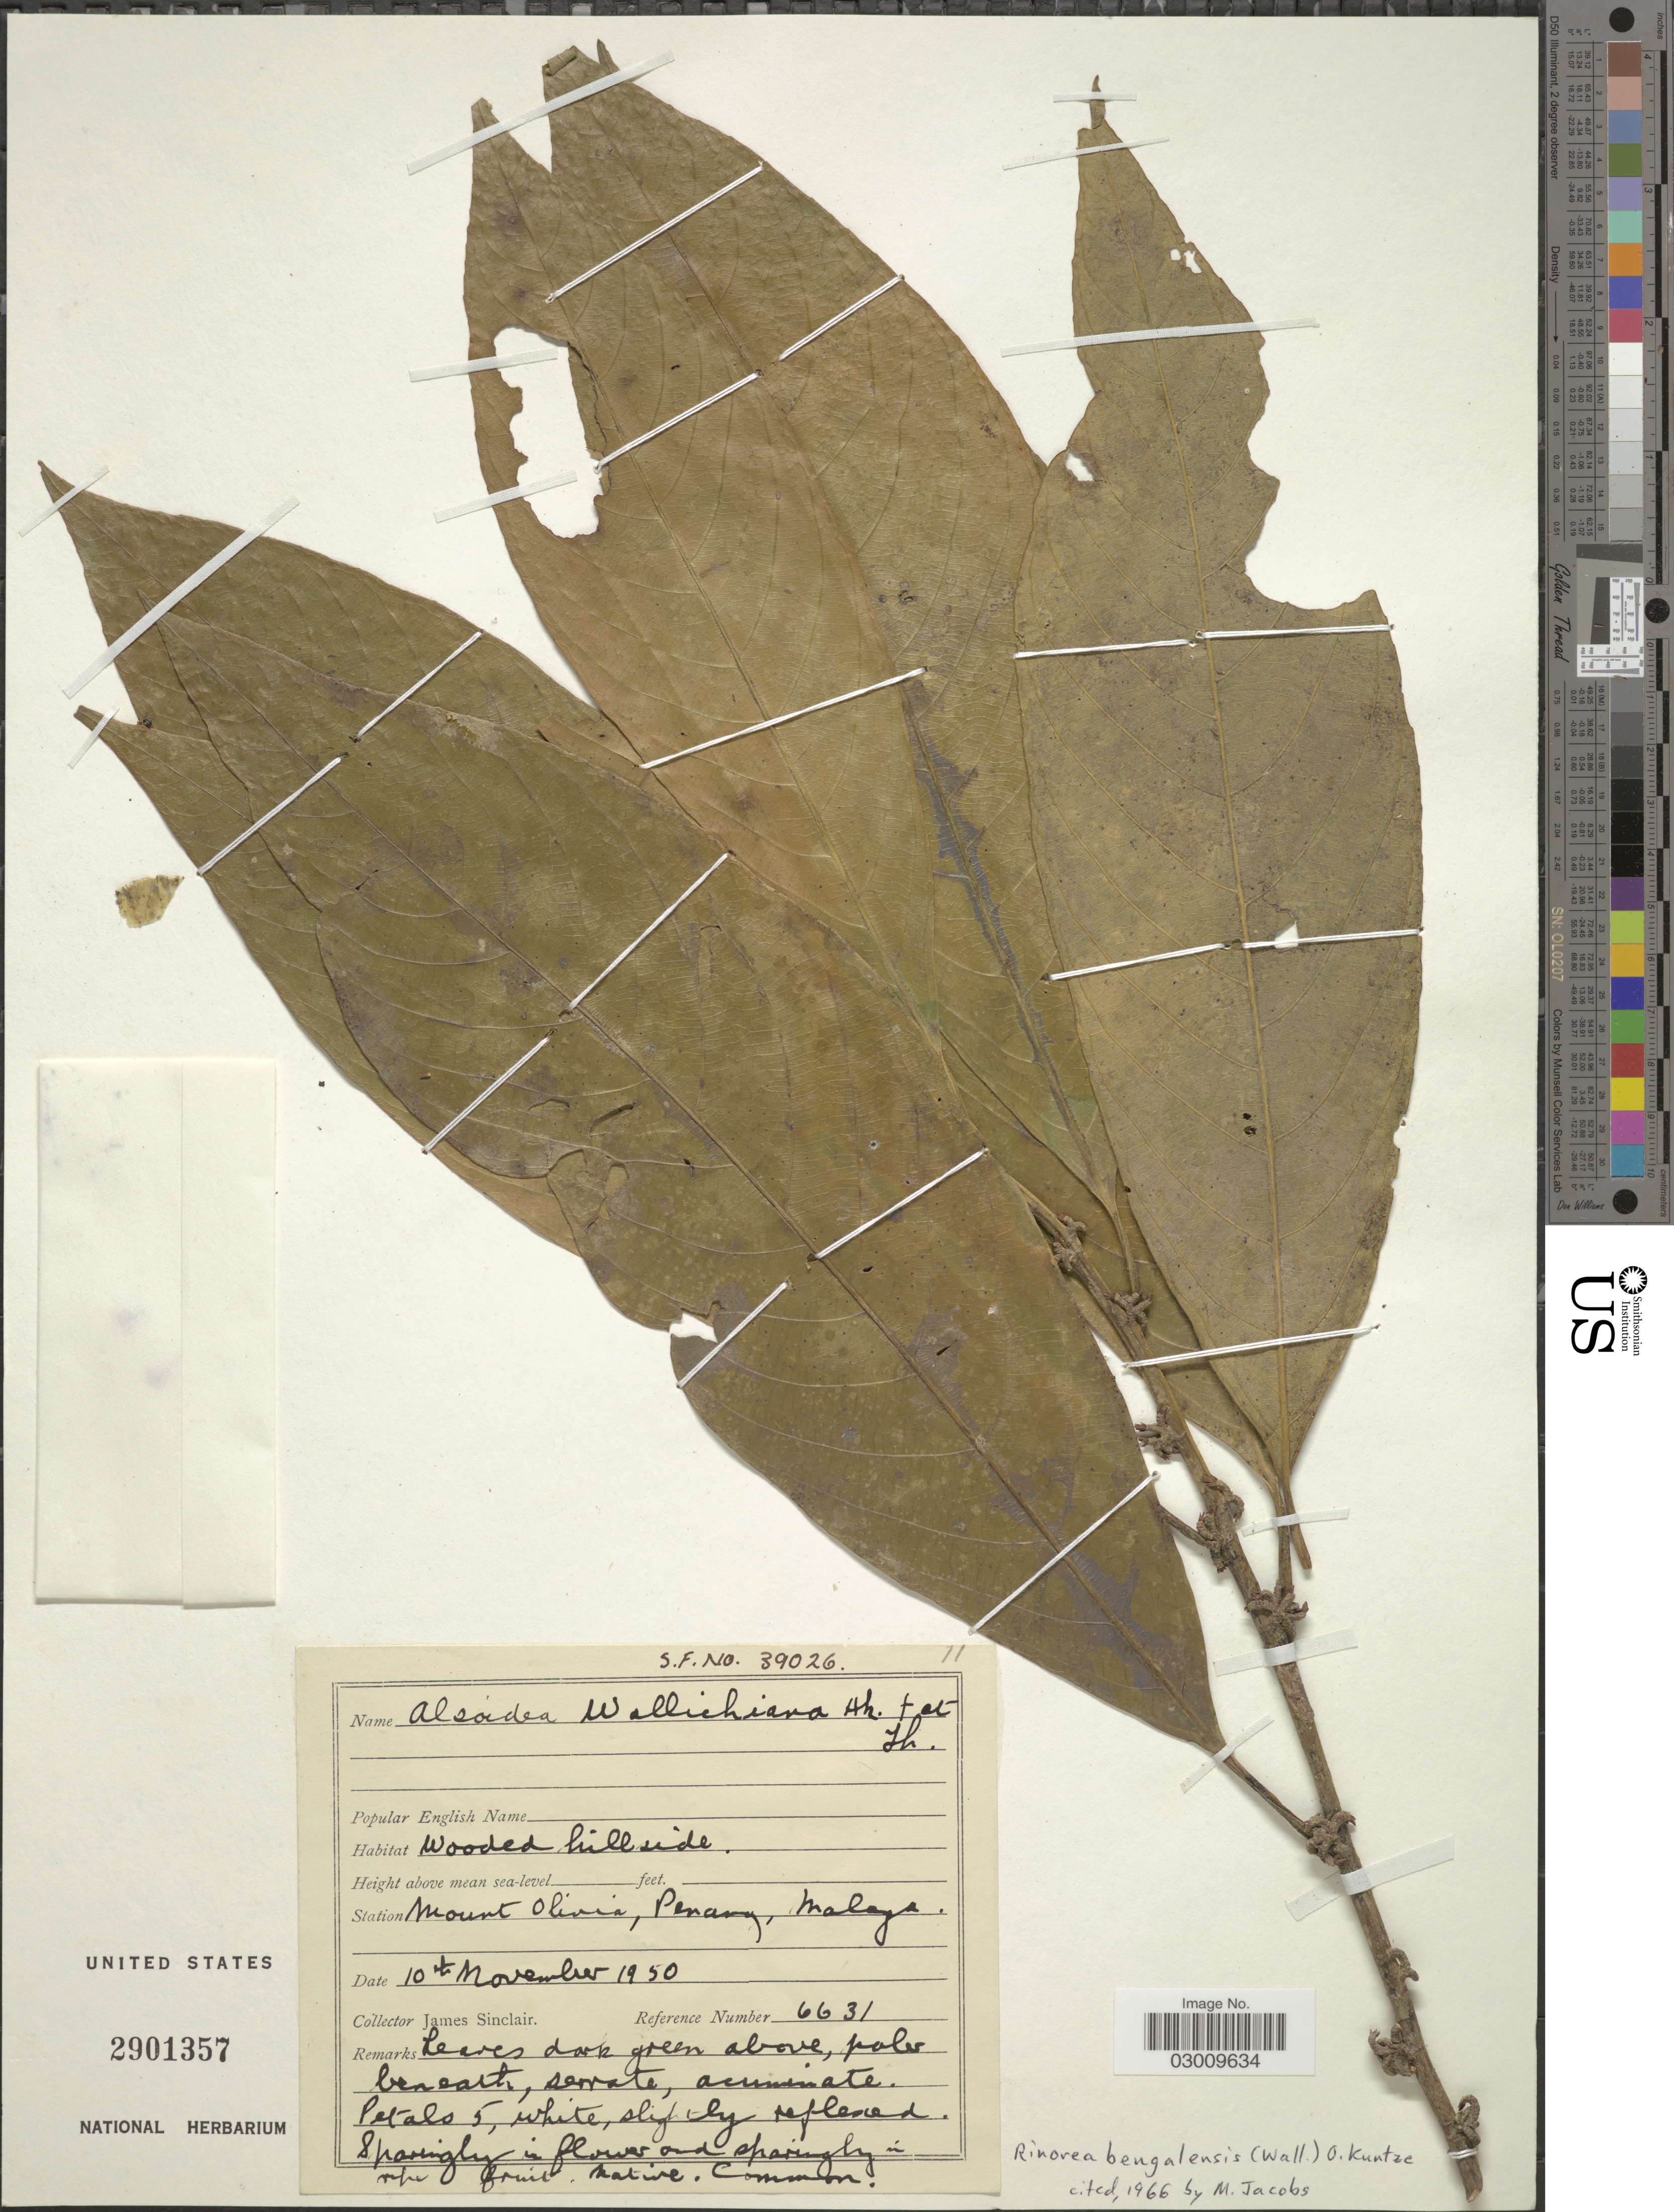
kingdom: Plantae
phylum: Tracheophyta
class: Magnoliopsida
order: Malpighiales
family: Violaceae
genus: Rinorea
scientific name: Rinorea bengalensis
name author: (Wall.) Kuntze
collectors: J. Sinclair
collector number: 6631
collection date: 1950-11-10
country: Malaysia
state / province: Pinang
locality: Station Mount Olivia, Penang, Malaya.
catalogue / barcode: US 2901357